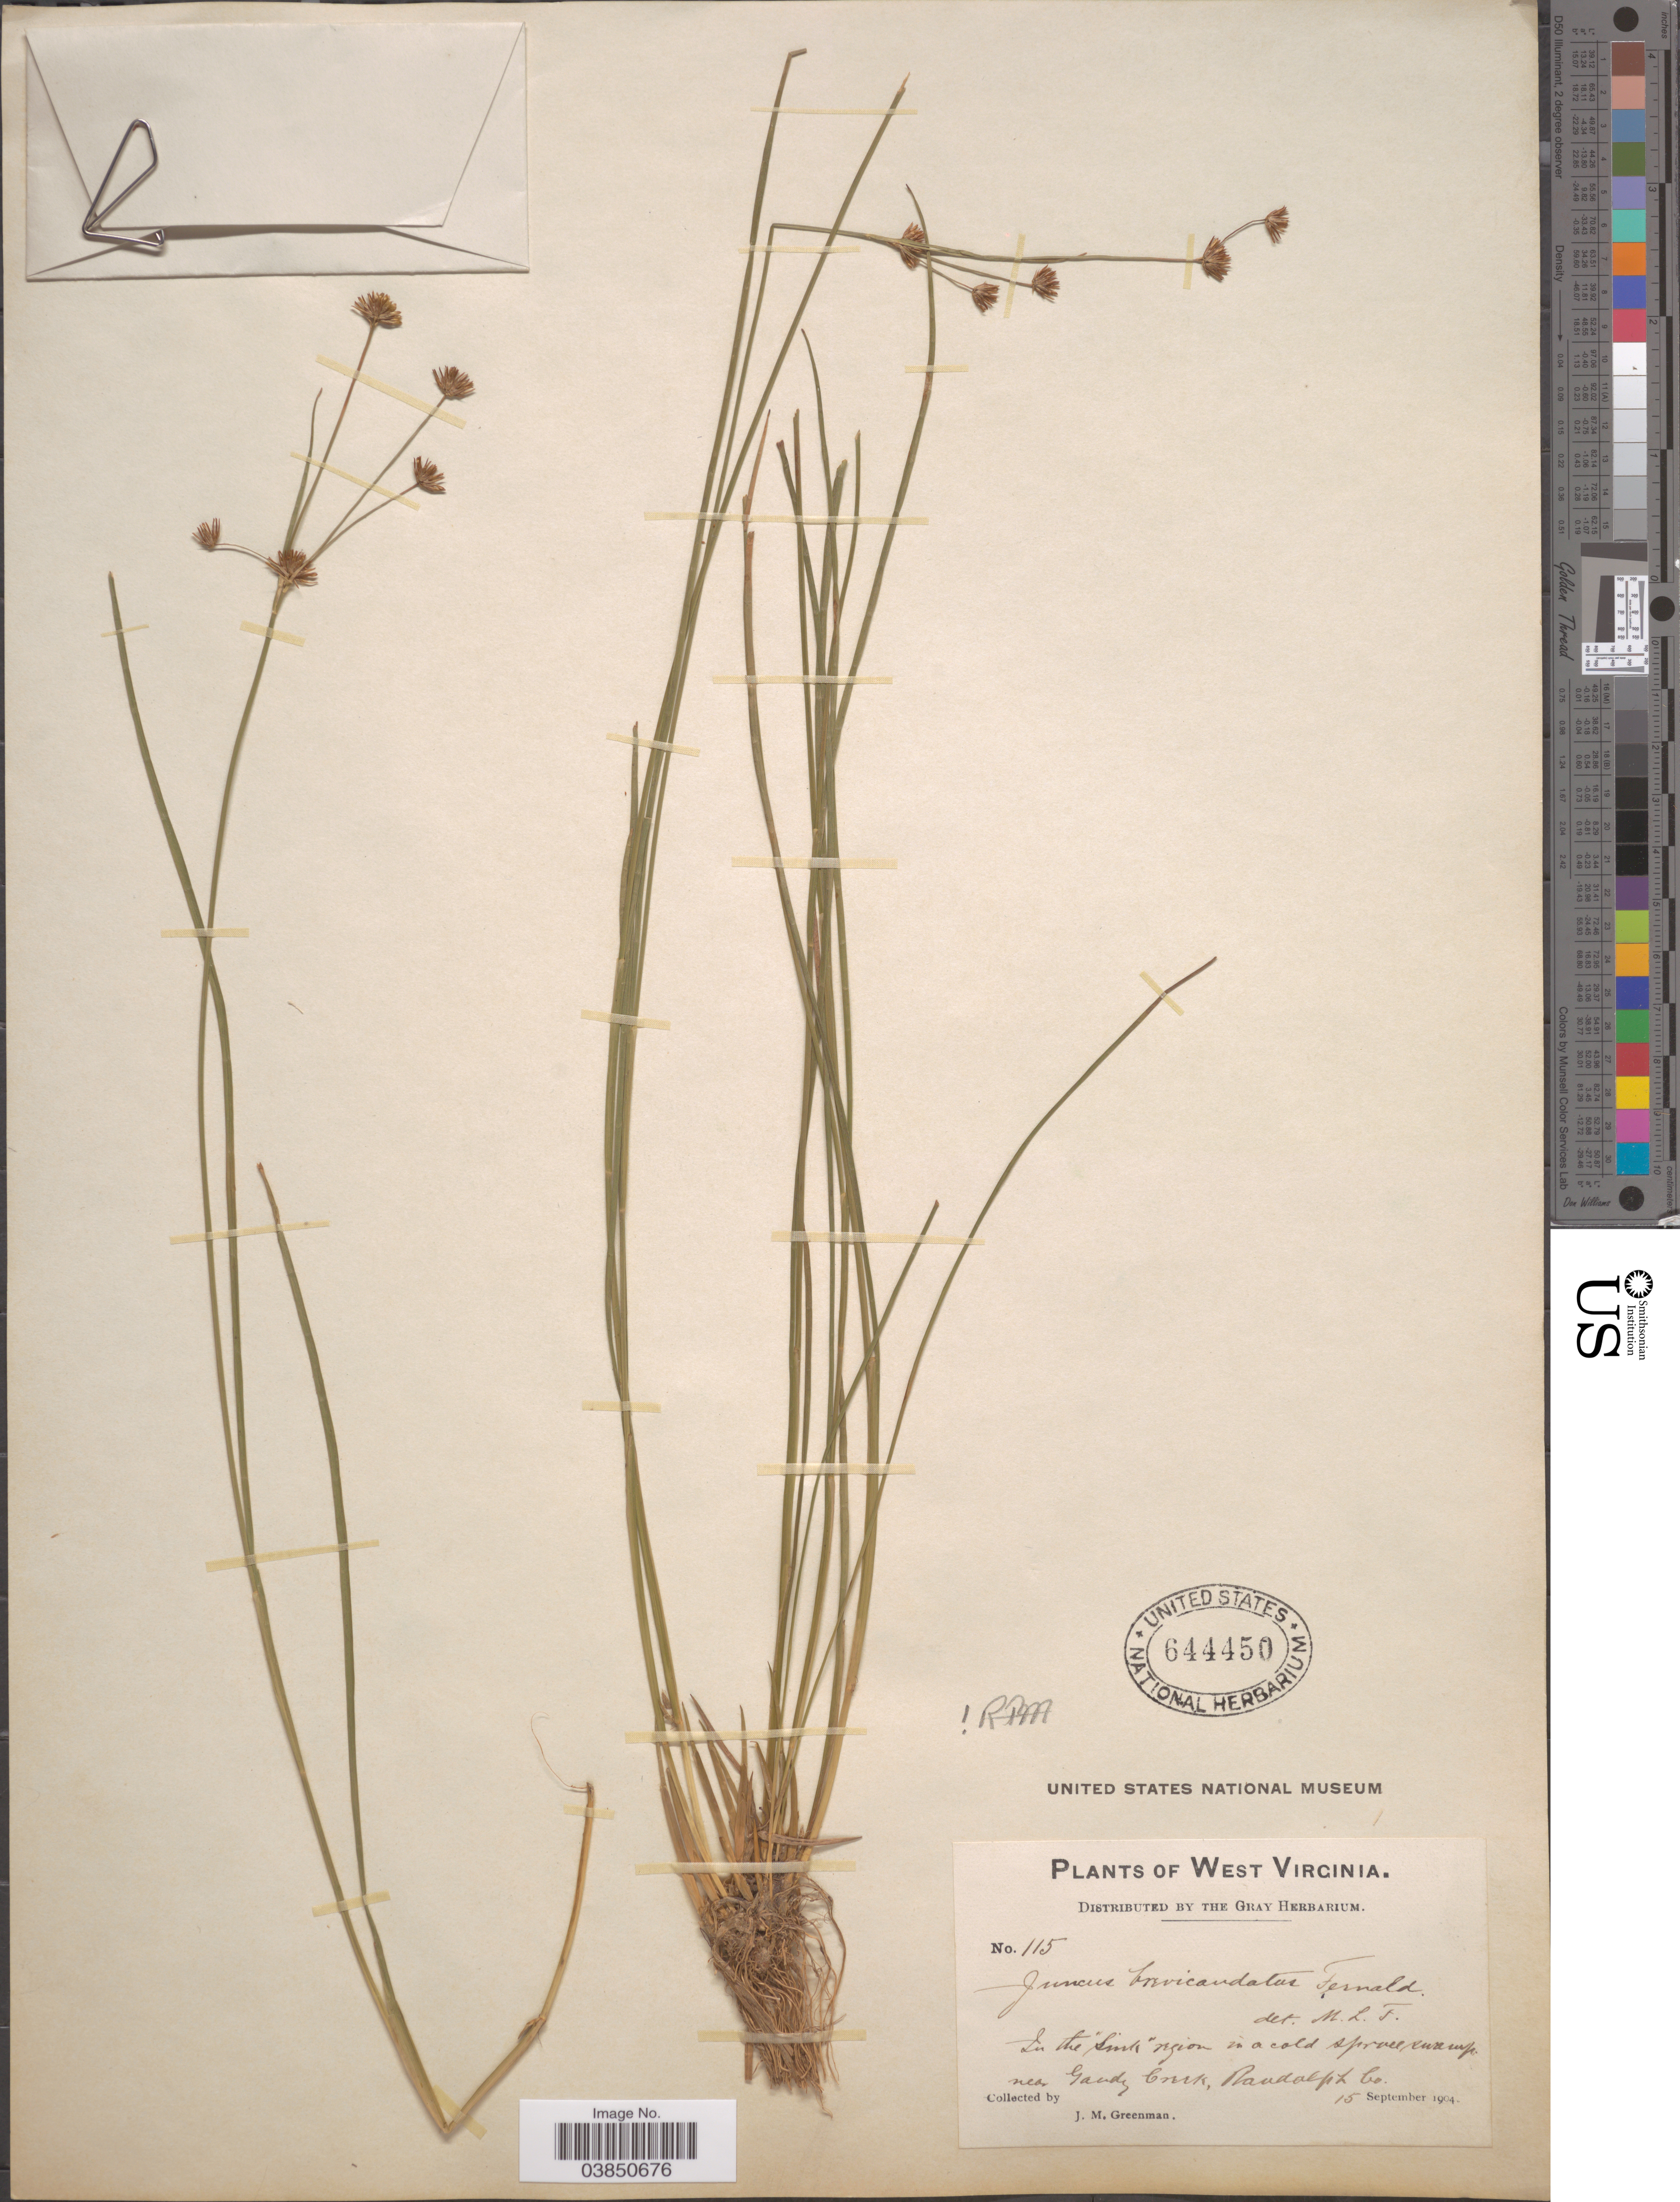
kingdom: Plantae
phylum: Tracheophyta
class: Liliopsida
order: Poales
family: Juncaceae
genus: Juncus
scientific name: Juncus brevicaudatus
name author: (Engelm.) Fernald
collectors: J. M. Greenman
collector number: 115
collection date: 1904-09-15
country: United States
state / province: West Virginia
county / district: Randolph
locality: In the "Sink" region in a cold spruce swamp near Gandy Creek, Randolph Co.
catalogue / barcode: US 644450